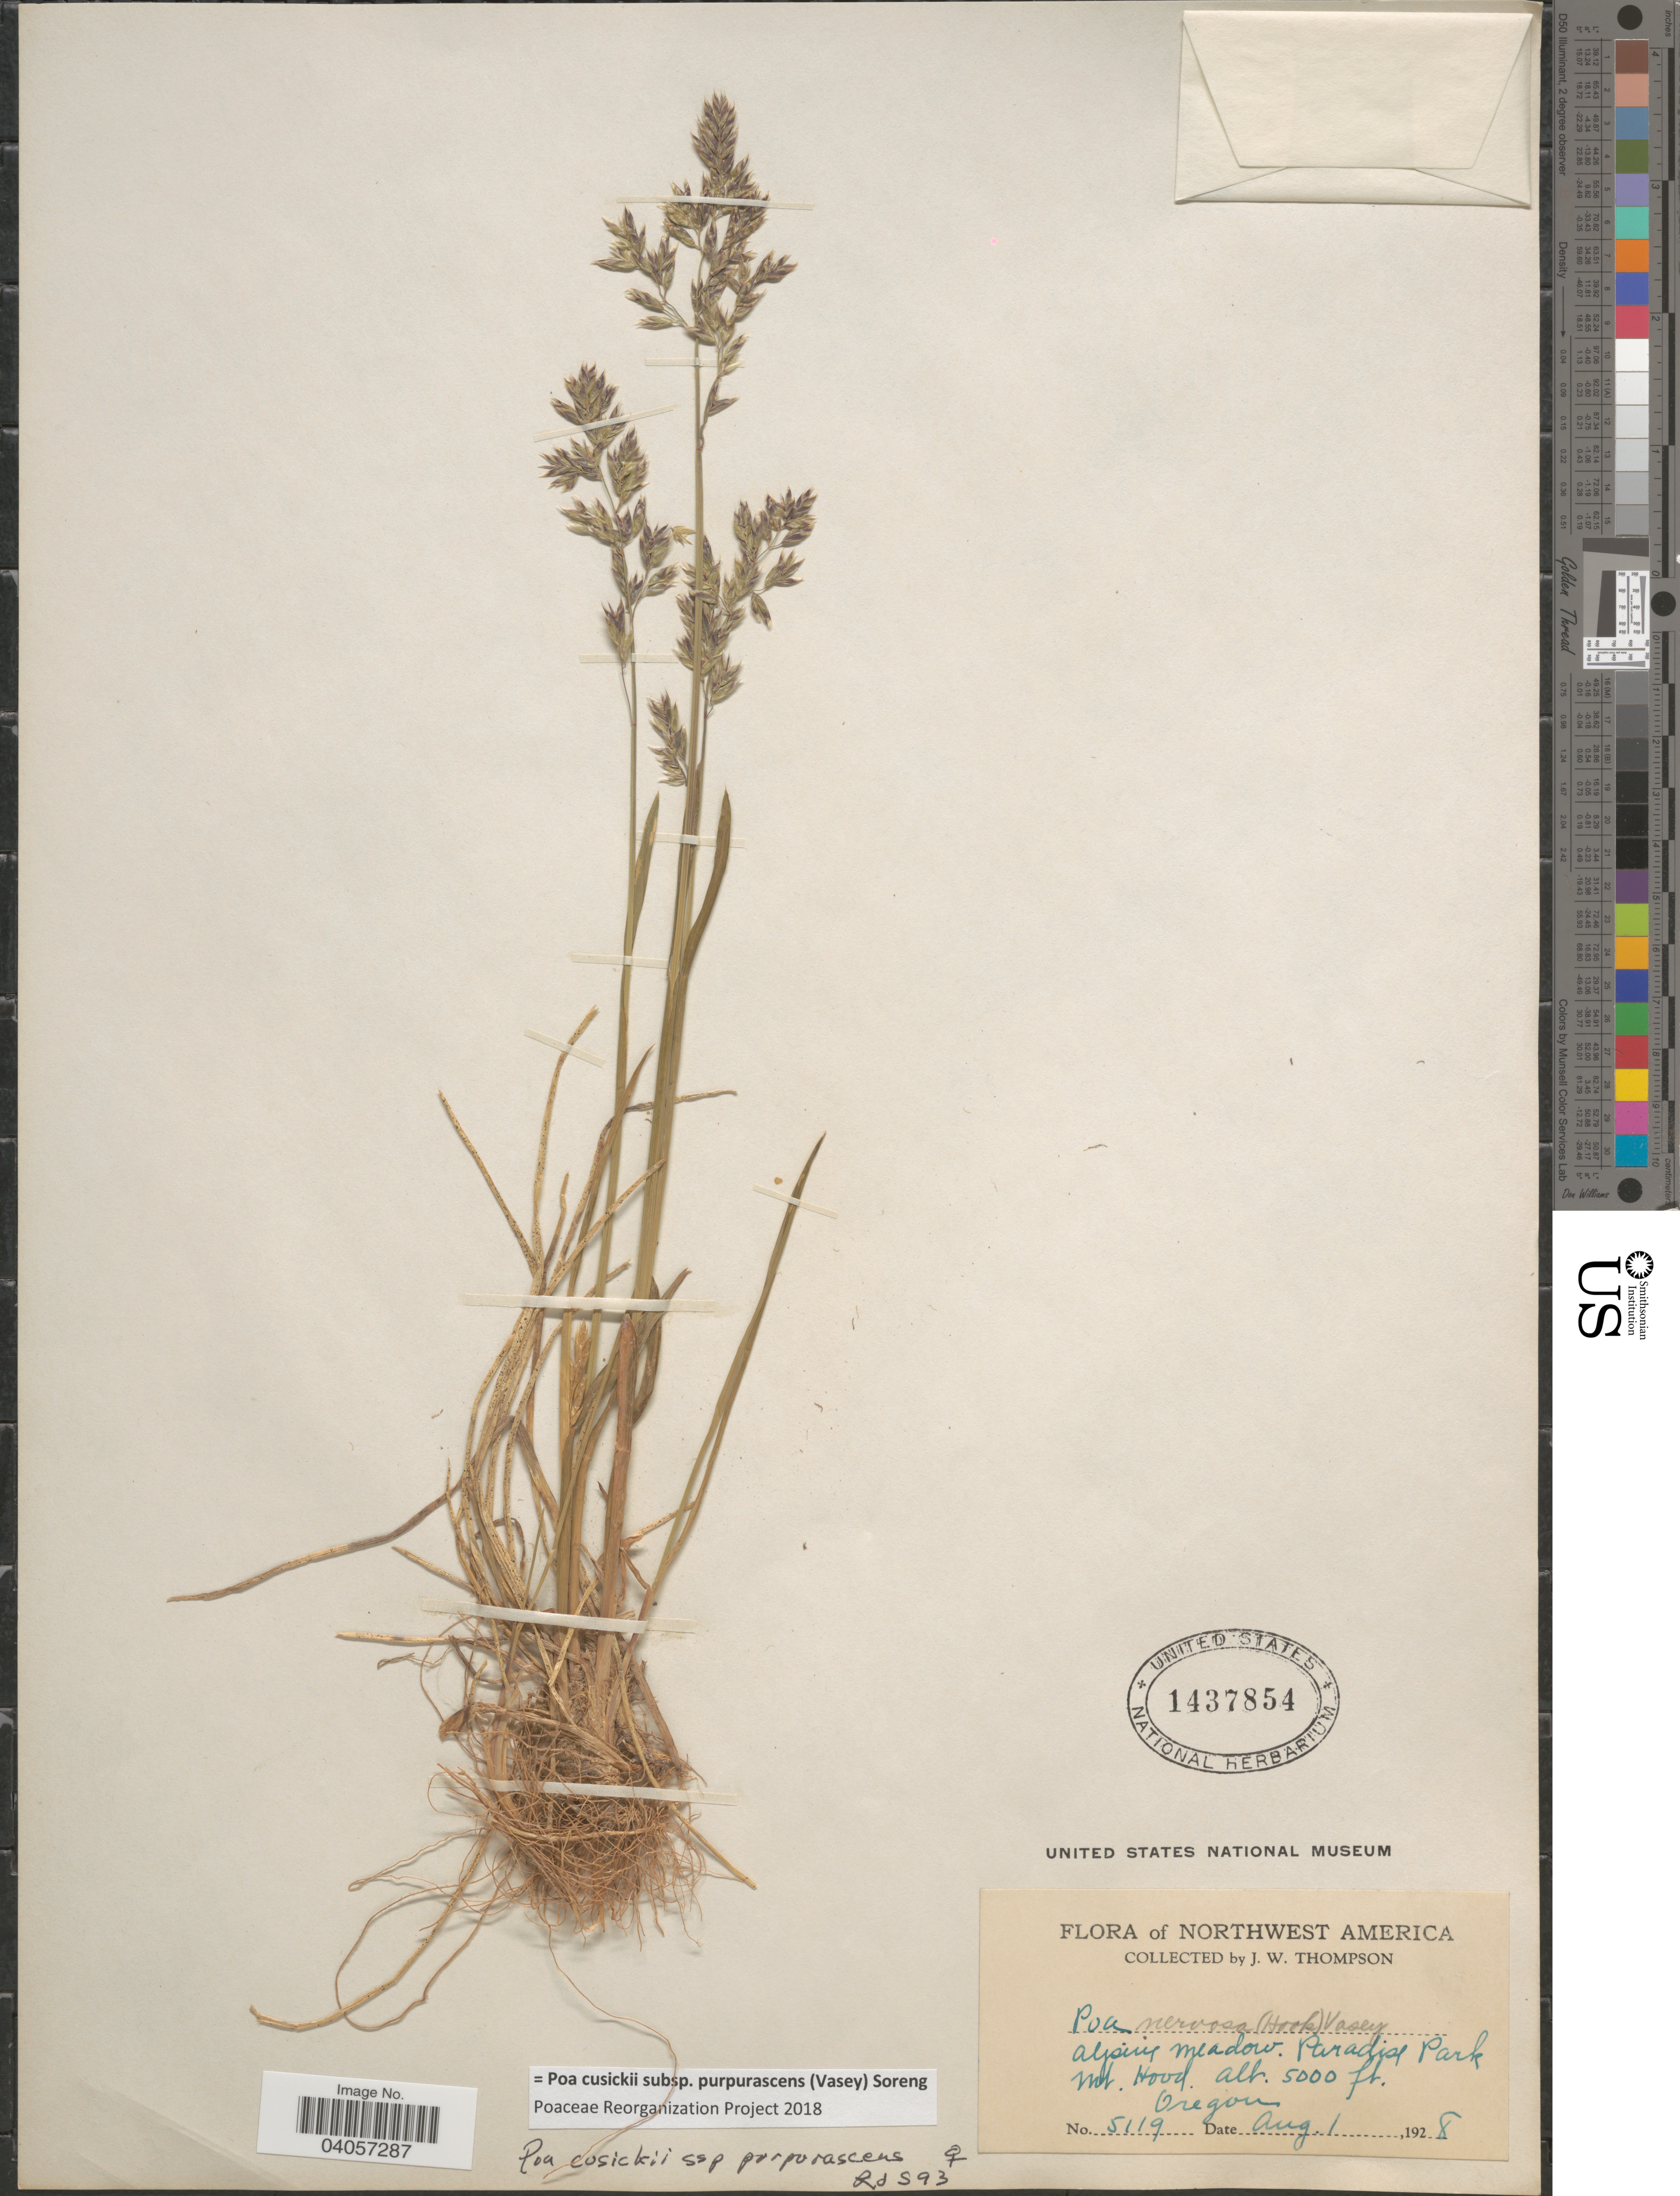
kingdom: Plantae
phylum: Tracheophyta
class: Liliopsida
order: Poales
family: Poaceae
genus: Poa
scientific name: Poa cusickii subsp. purpurascens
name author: (Vasey) Soreng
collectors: J. Thompson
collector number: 5119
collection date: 1928-08-01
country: United States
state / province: Oregon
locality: Northwest America. Alpine meadow. Paradise Park. Mt. Hood.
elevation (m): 1524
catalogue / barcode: US 1437854